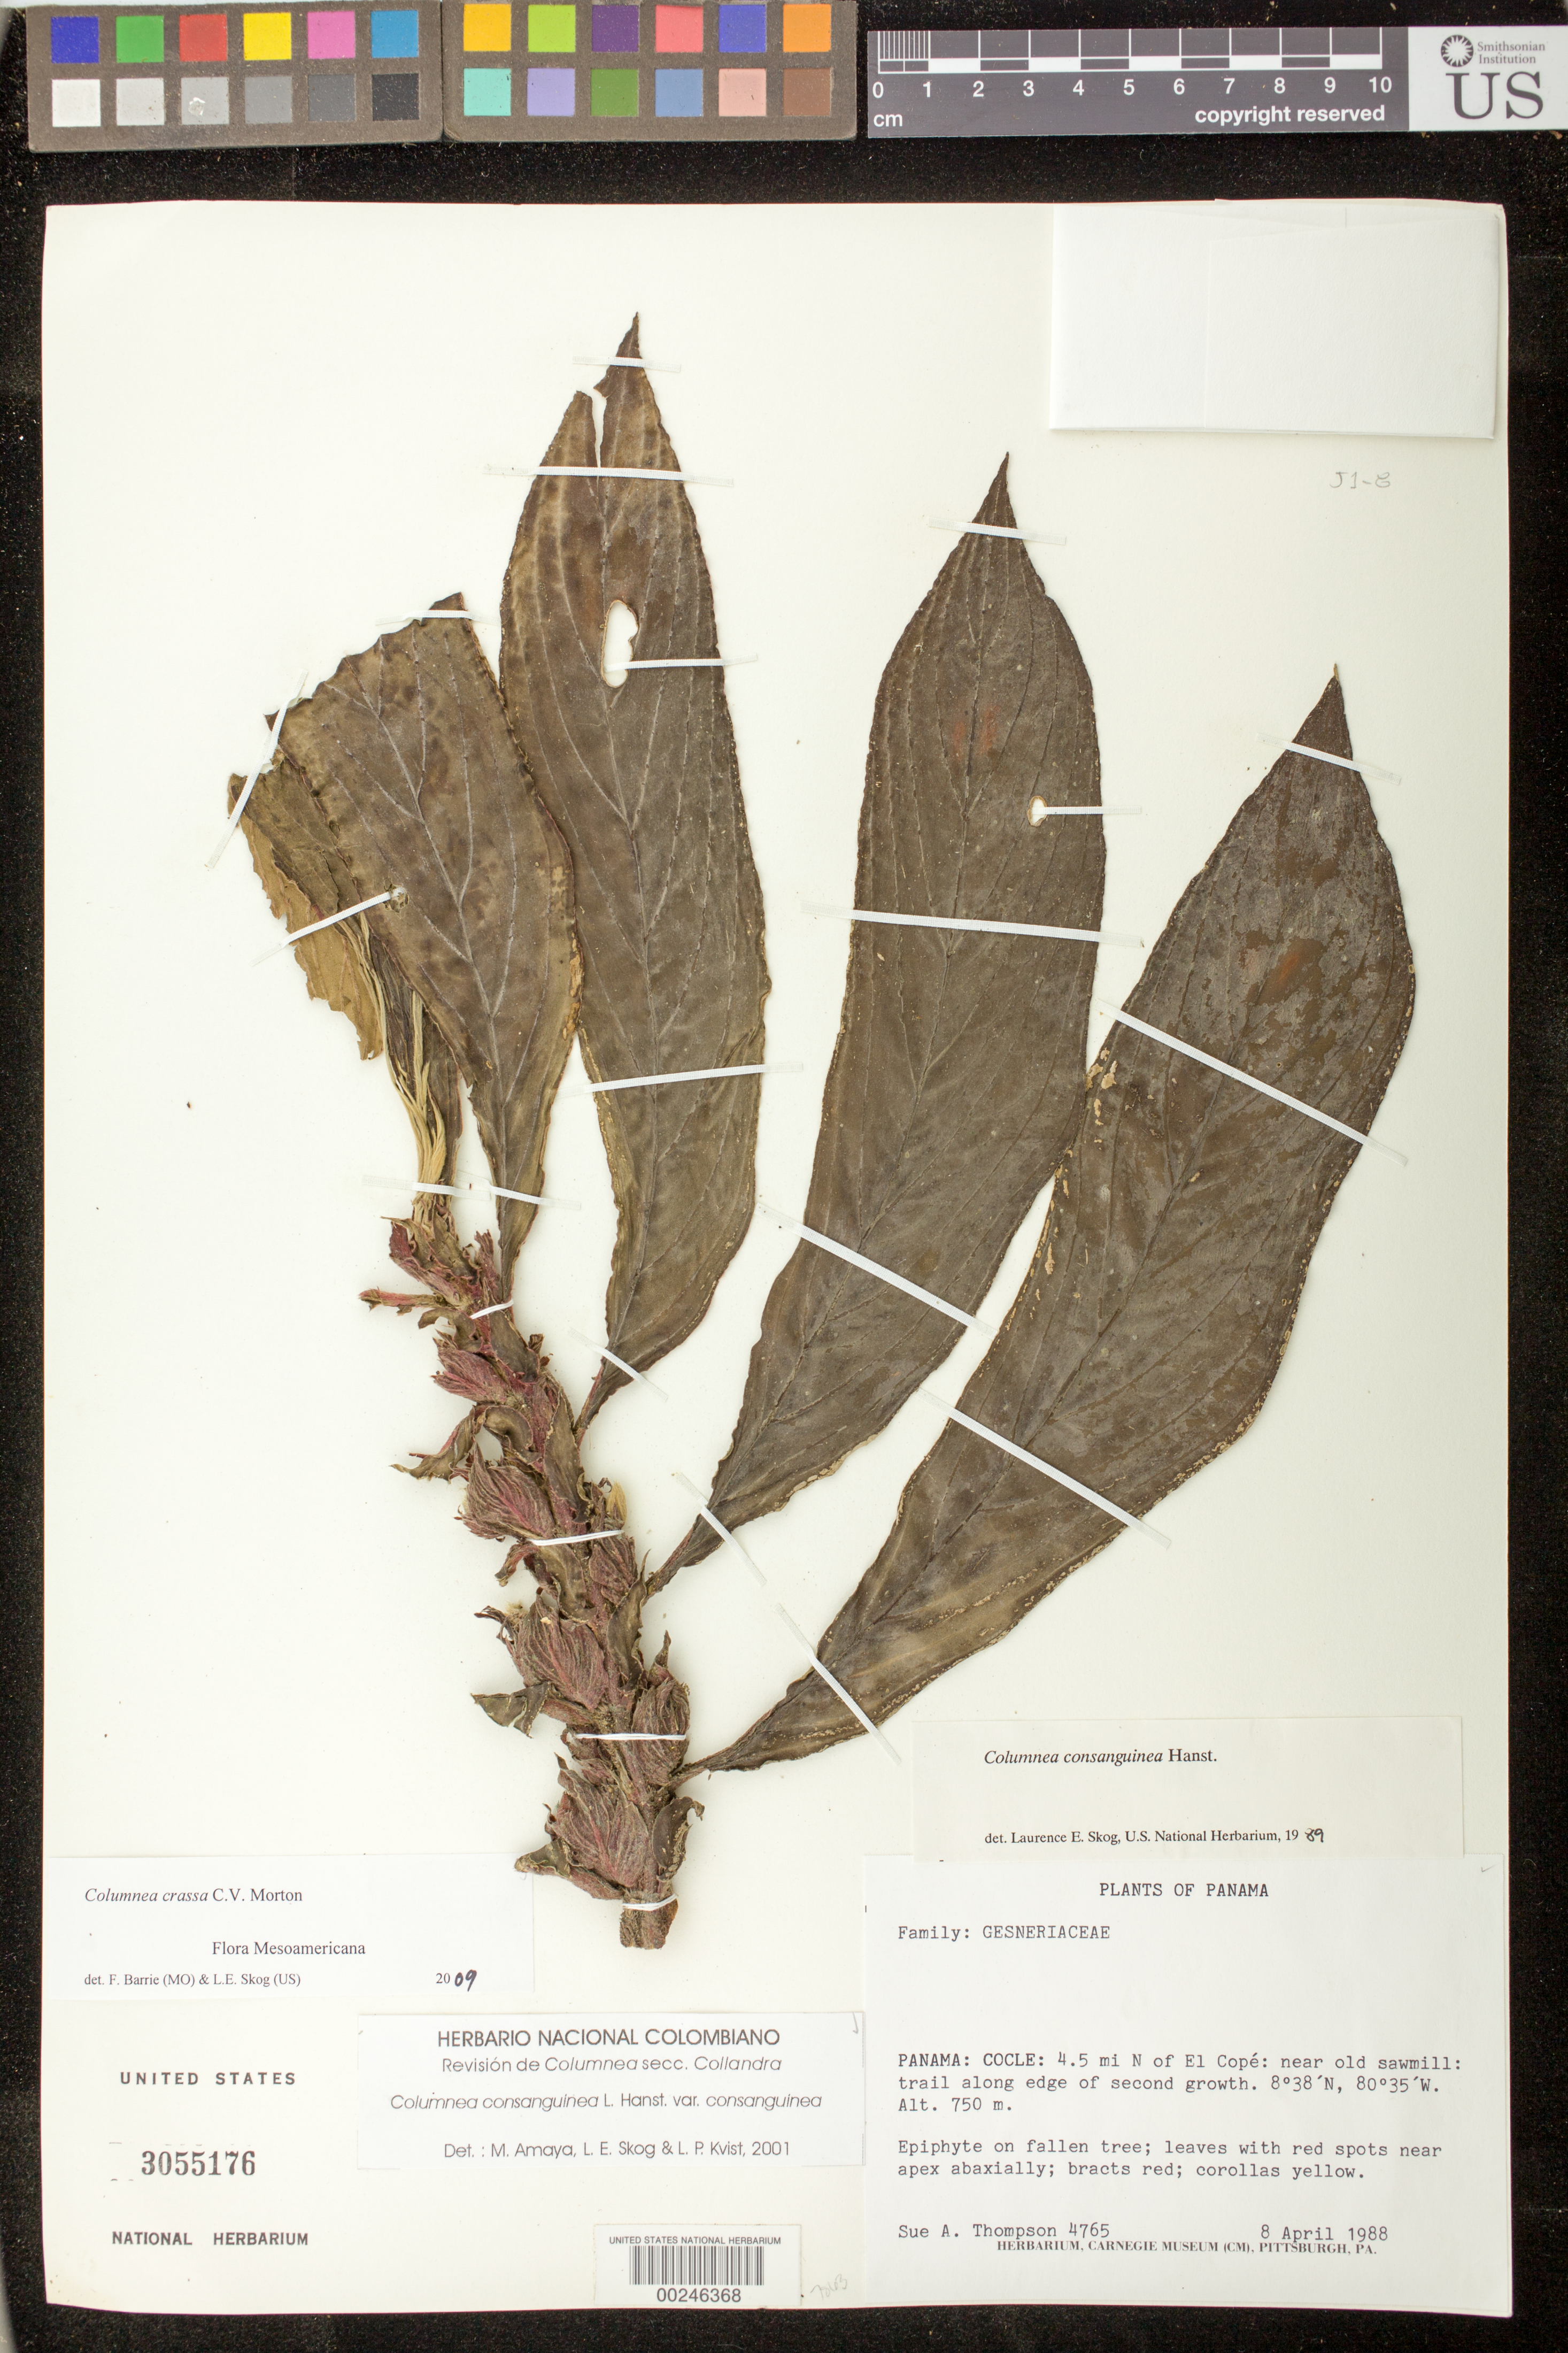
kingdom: Plantae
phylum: Tracheophyta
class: Magnoliopsida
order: Lamiales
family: Gesneriaceae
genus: Columnea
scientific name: Columnea crassa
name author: C.V. Morton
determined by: Barrie, F. R.; Skog, Laurence E.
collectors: S. A. Thompson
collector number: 4765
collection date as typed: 08 Apr 1988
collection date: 1988-04-08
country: Panama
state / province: Coclé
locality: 4.5 mi N of El Cope, near old sawmill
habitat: Trail along edge of second growth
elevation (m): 750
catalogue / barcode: US 3055176